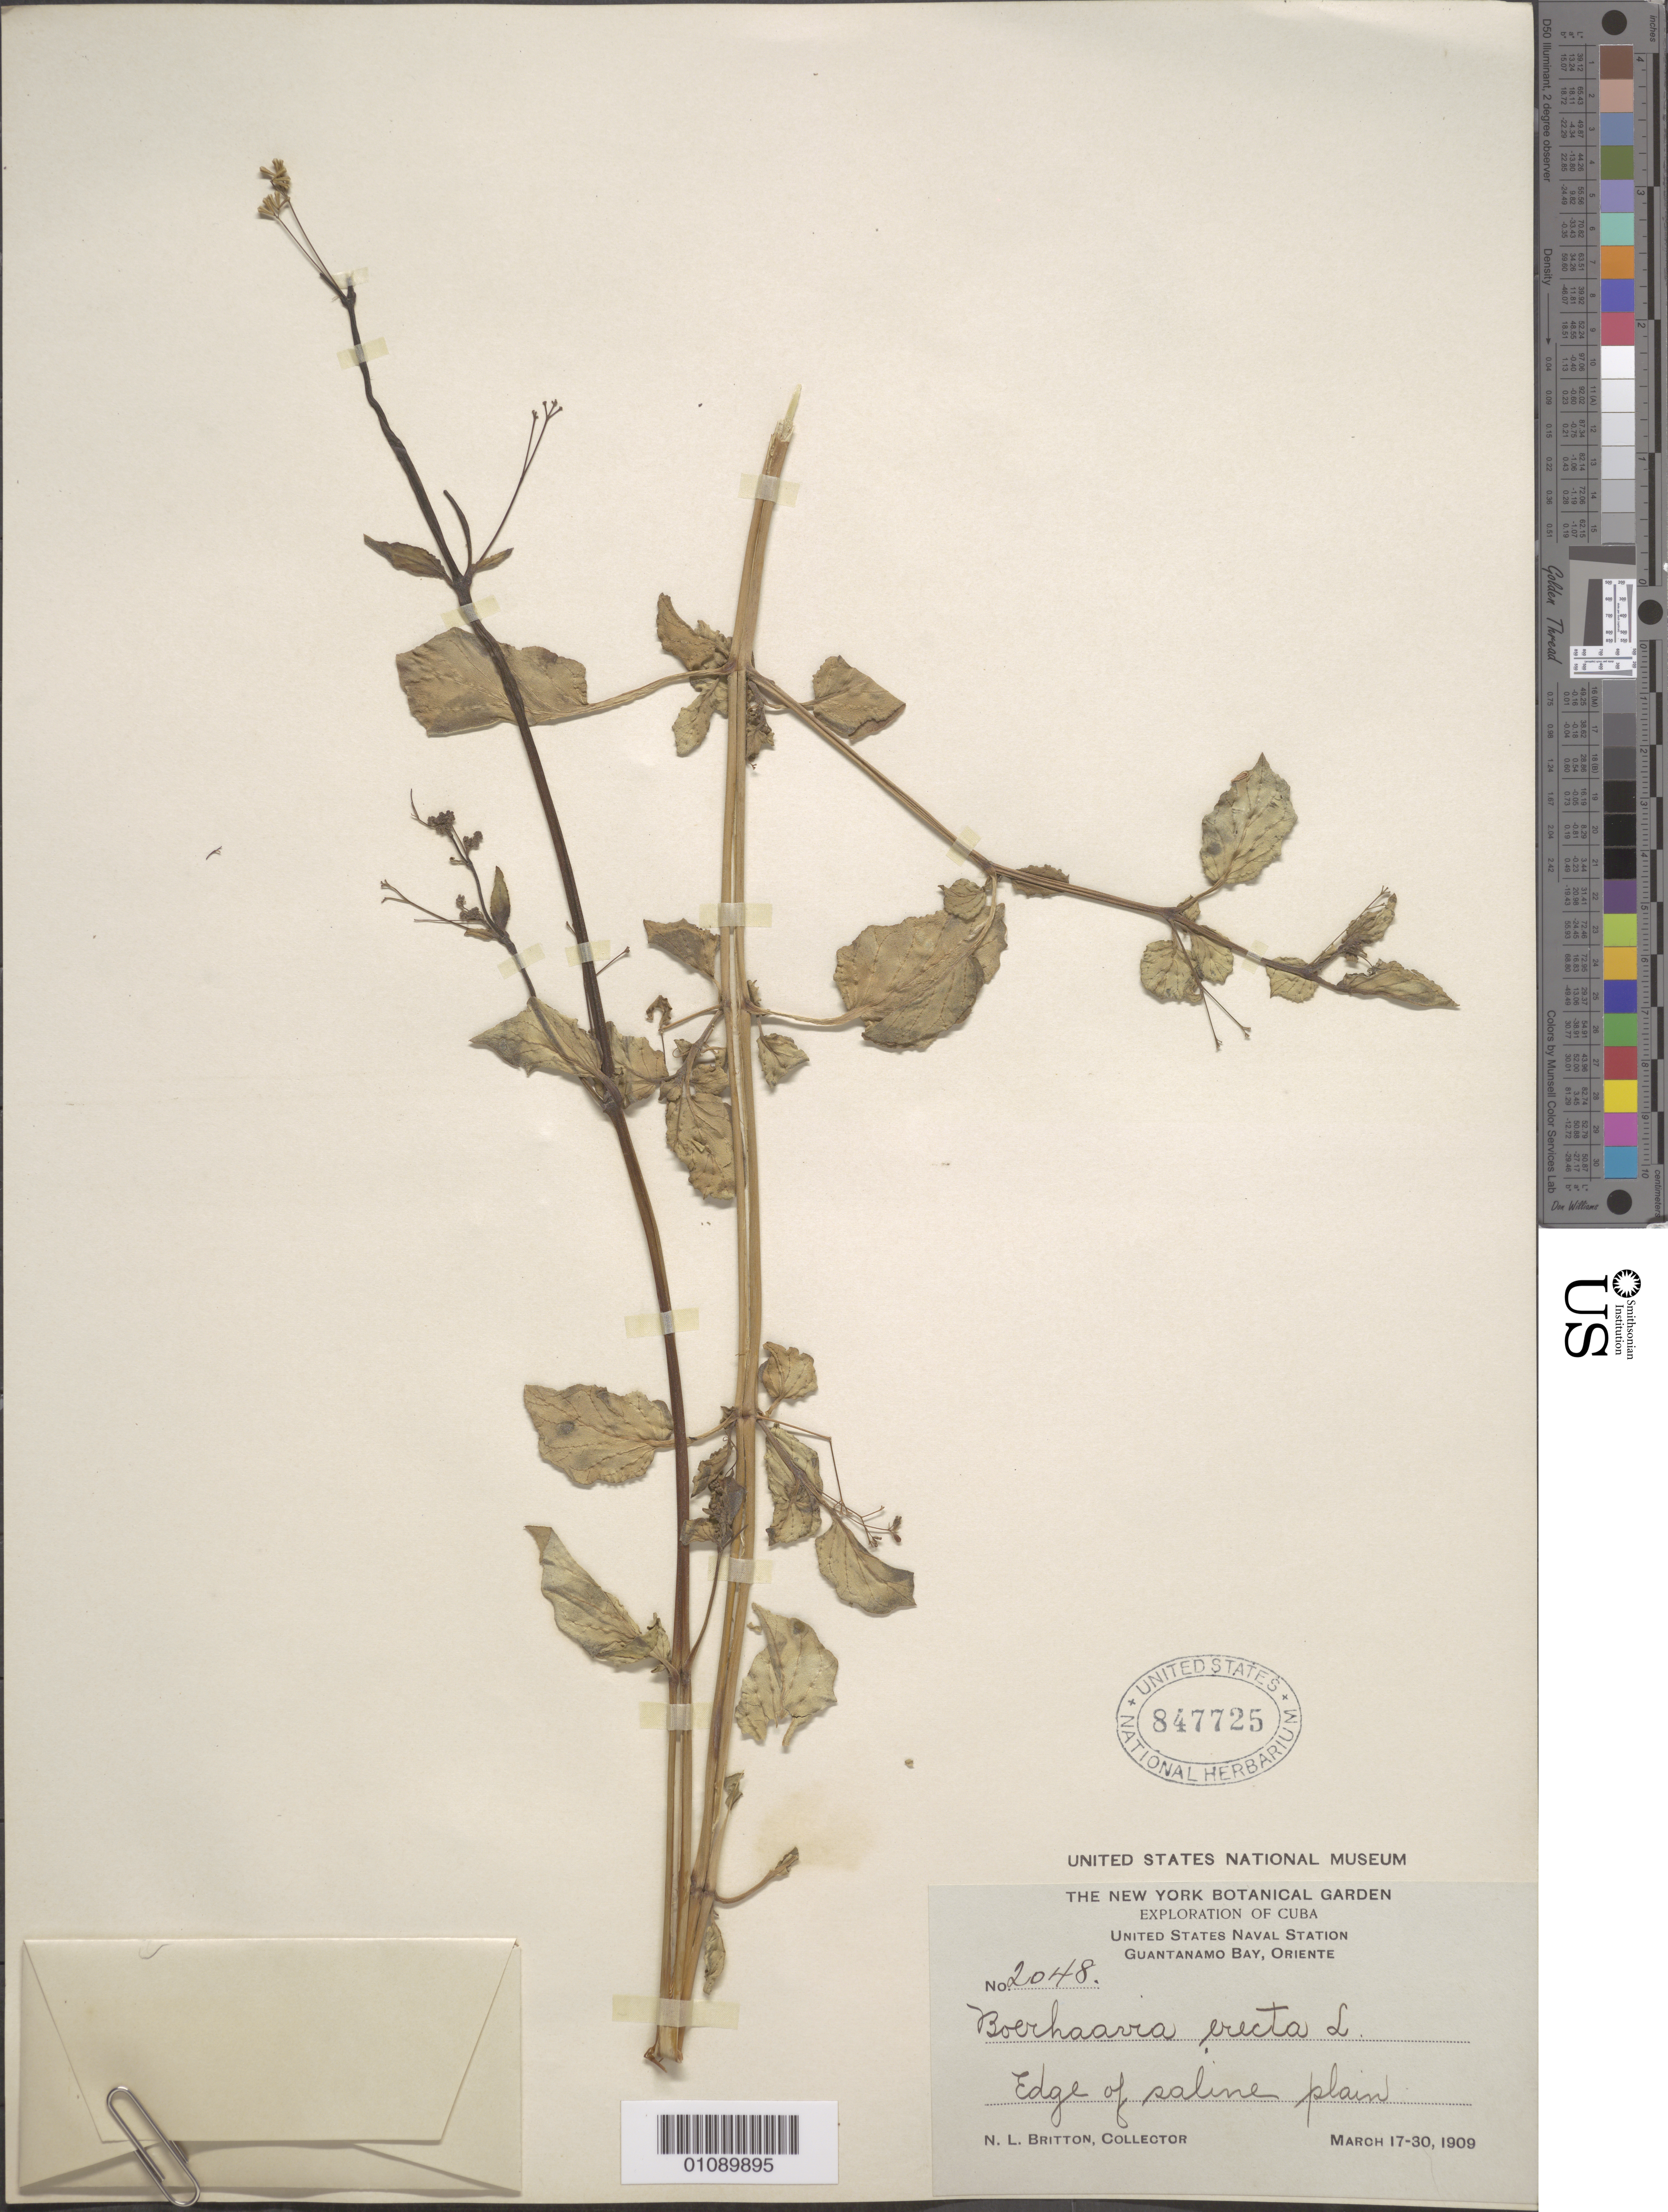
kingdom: Plantae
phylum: Tracheophyta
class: Magnoliopsida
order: Caryophyllales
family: Nyctaginaceae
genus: Boerhavia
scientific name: Boerhavia erecta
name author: L.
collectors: N. Britton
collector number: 2048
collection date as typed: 17 Mar 1909 to 30 Mar 1909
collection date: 1909-03-17/1909-03-30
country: Cuba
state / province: Guantánamo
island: Cuba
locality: Oreinte, Guantánamo Bay, US Naval Station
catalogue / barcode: US 847725